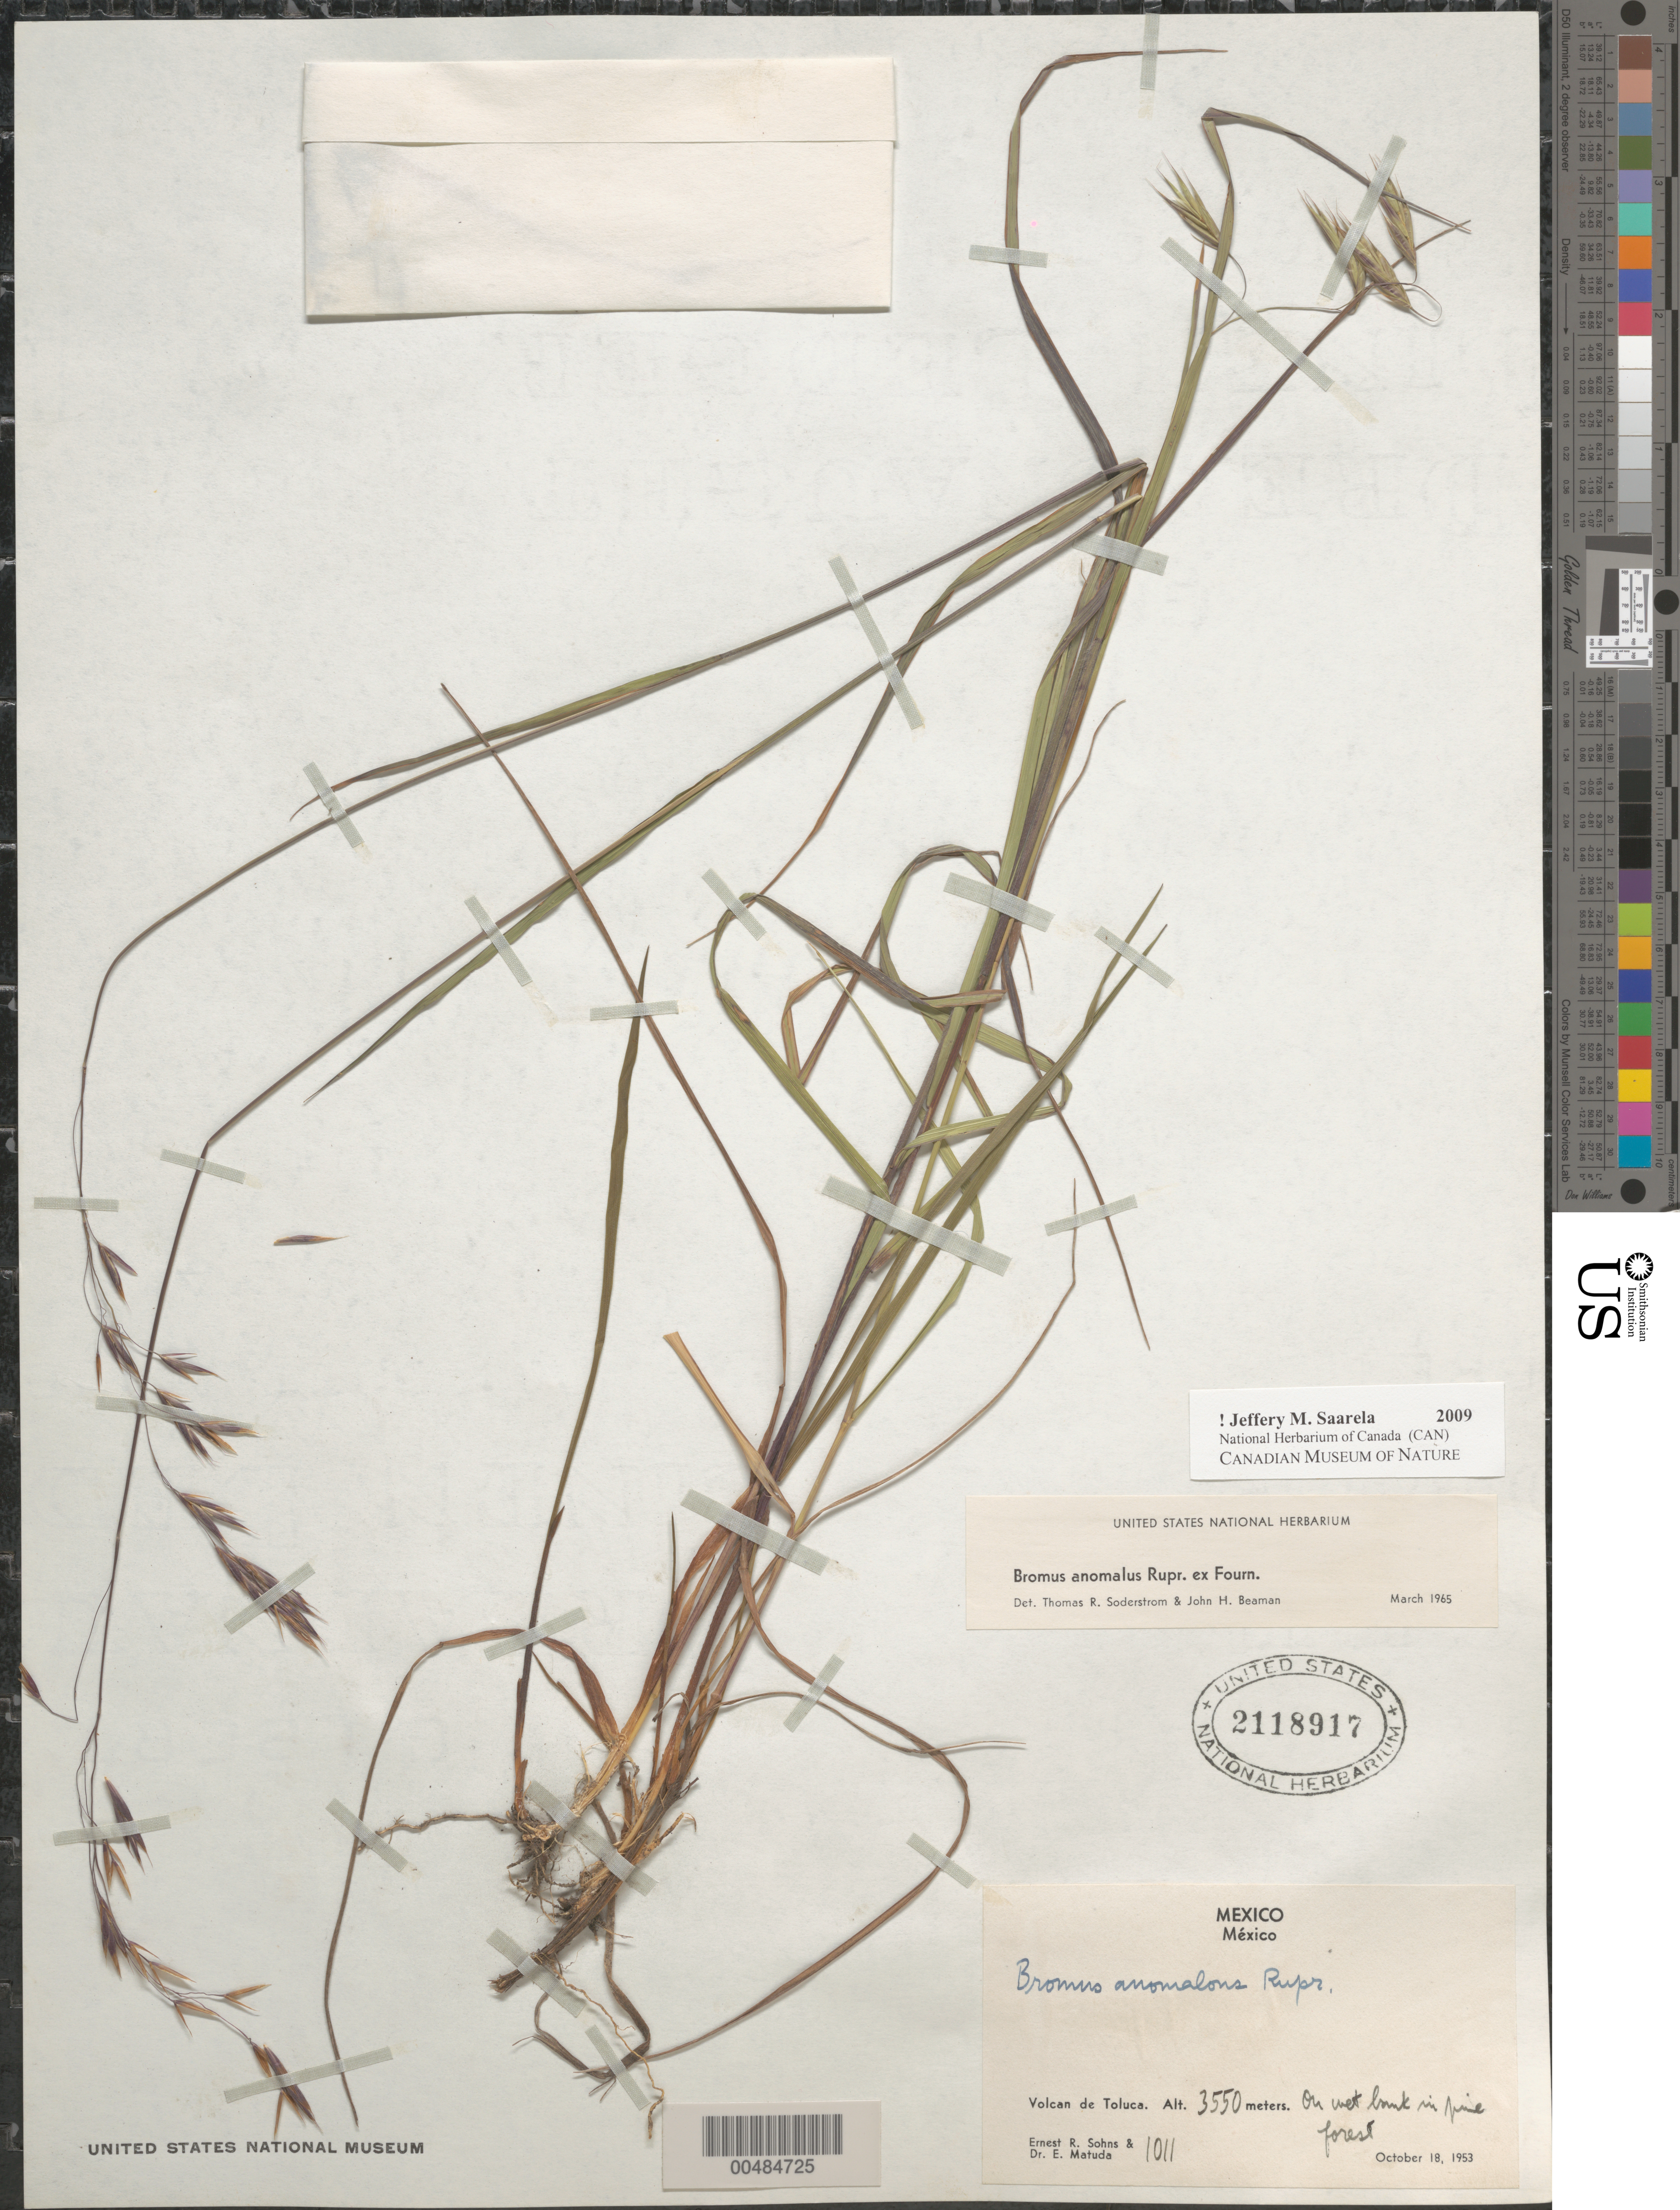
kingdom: Plantae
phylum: Tracheophyta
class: Liliopsida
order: Poales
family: Poaceae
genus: Bromus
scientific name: Bromus anomalus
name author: Rupr. ex E. Fourn.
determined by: Soderstrom, T. R.; Beaman, J. H.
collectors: E. R. Sohns & E. Matuda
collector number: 1011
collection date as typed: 18 Oct 1953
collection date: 1953-10-18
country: Mexico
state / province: México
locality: Volcan de Toluca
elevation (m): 3550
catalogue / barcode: US 2118917